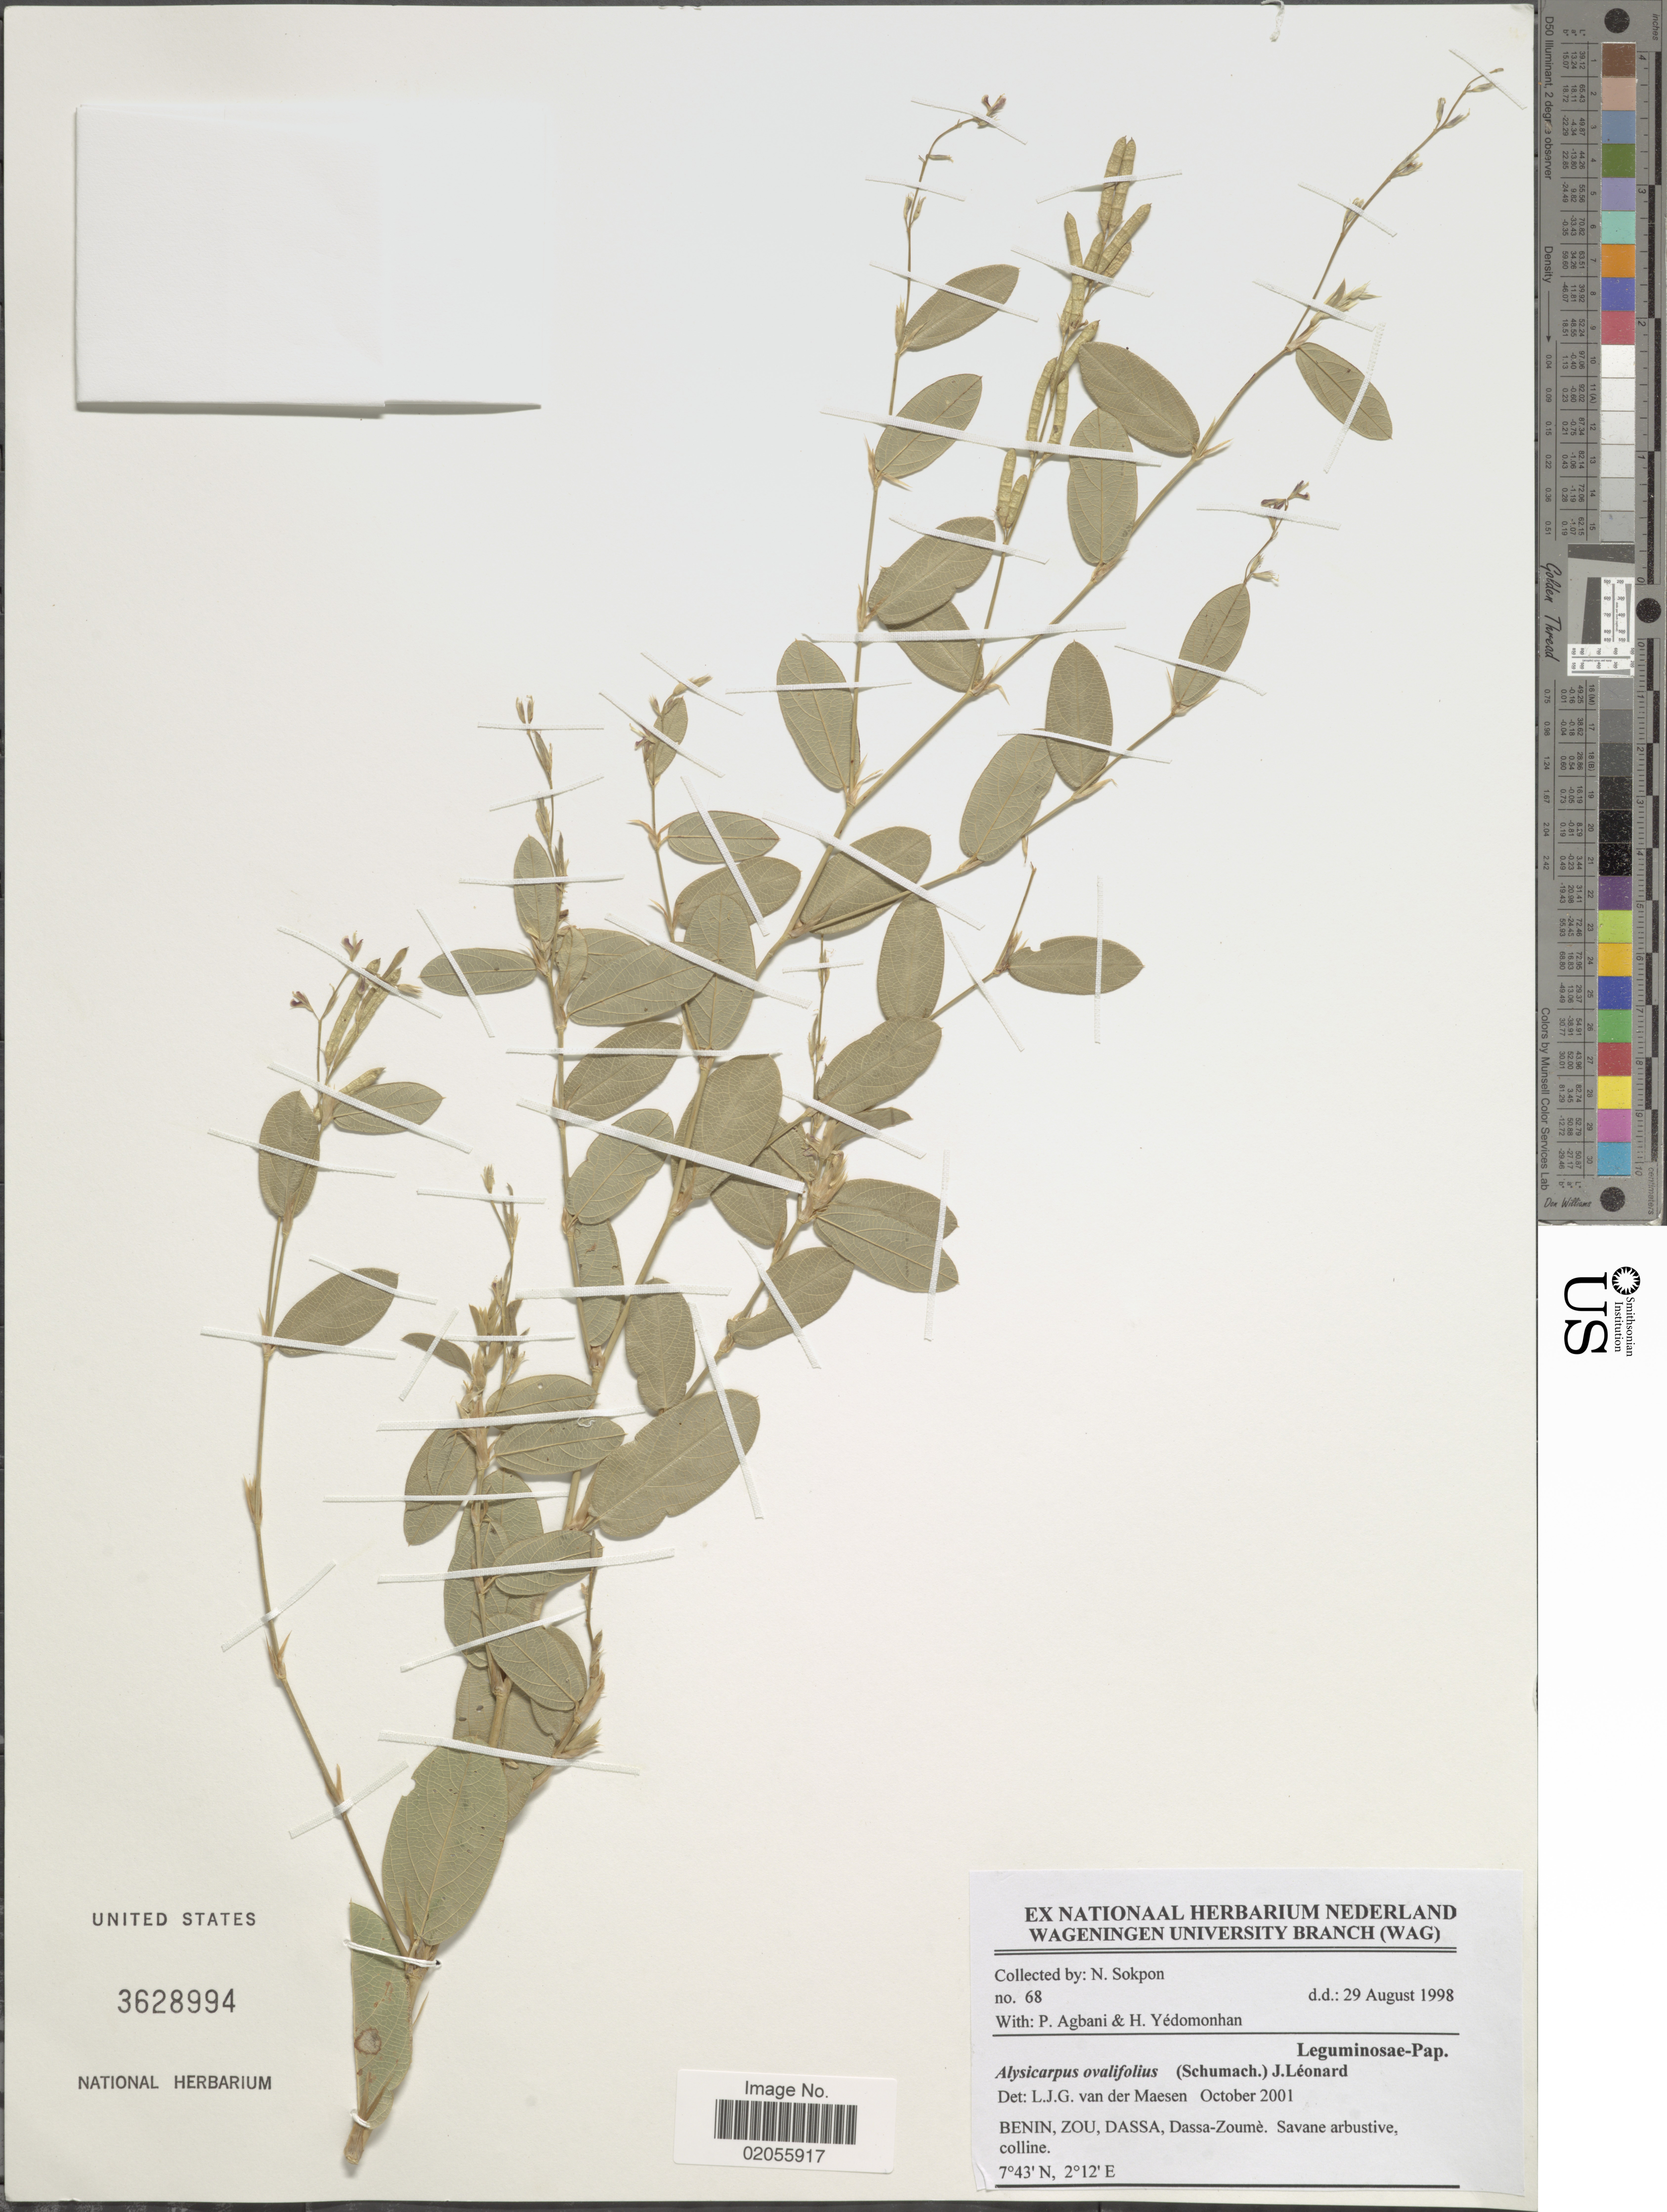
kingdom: Plantae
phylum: Tracheophyta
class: Magnoliopsida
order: Fabales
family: Fabaceae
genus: Alysicarpus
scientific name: Alysicarpus ovalifolius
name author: (Schumach.) J. Léonard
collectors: N. Sokpon, P. Agbani & H. Yedomonhan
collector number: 68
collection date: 1998-08-29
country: Benin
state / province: Zou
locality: Dassa, Dassa-Zoume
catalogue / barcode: US 3628994